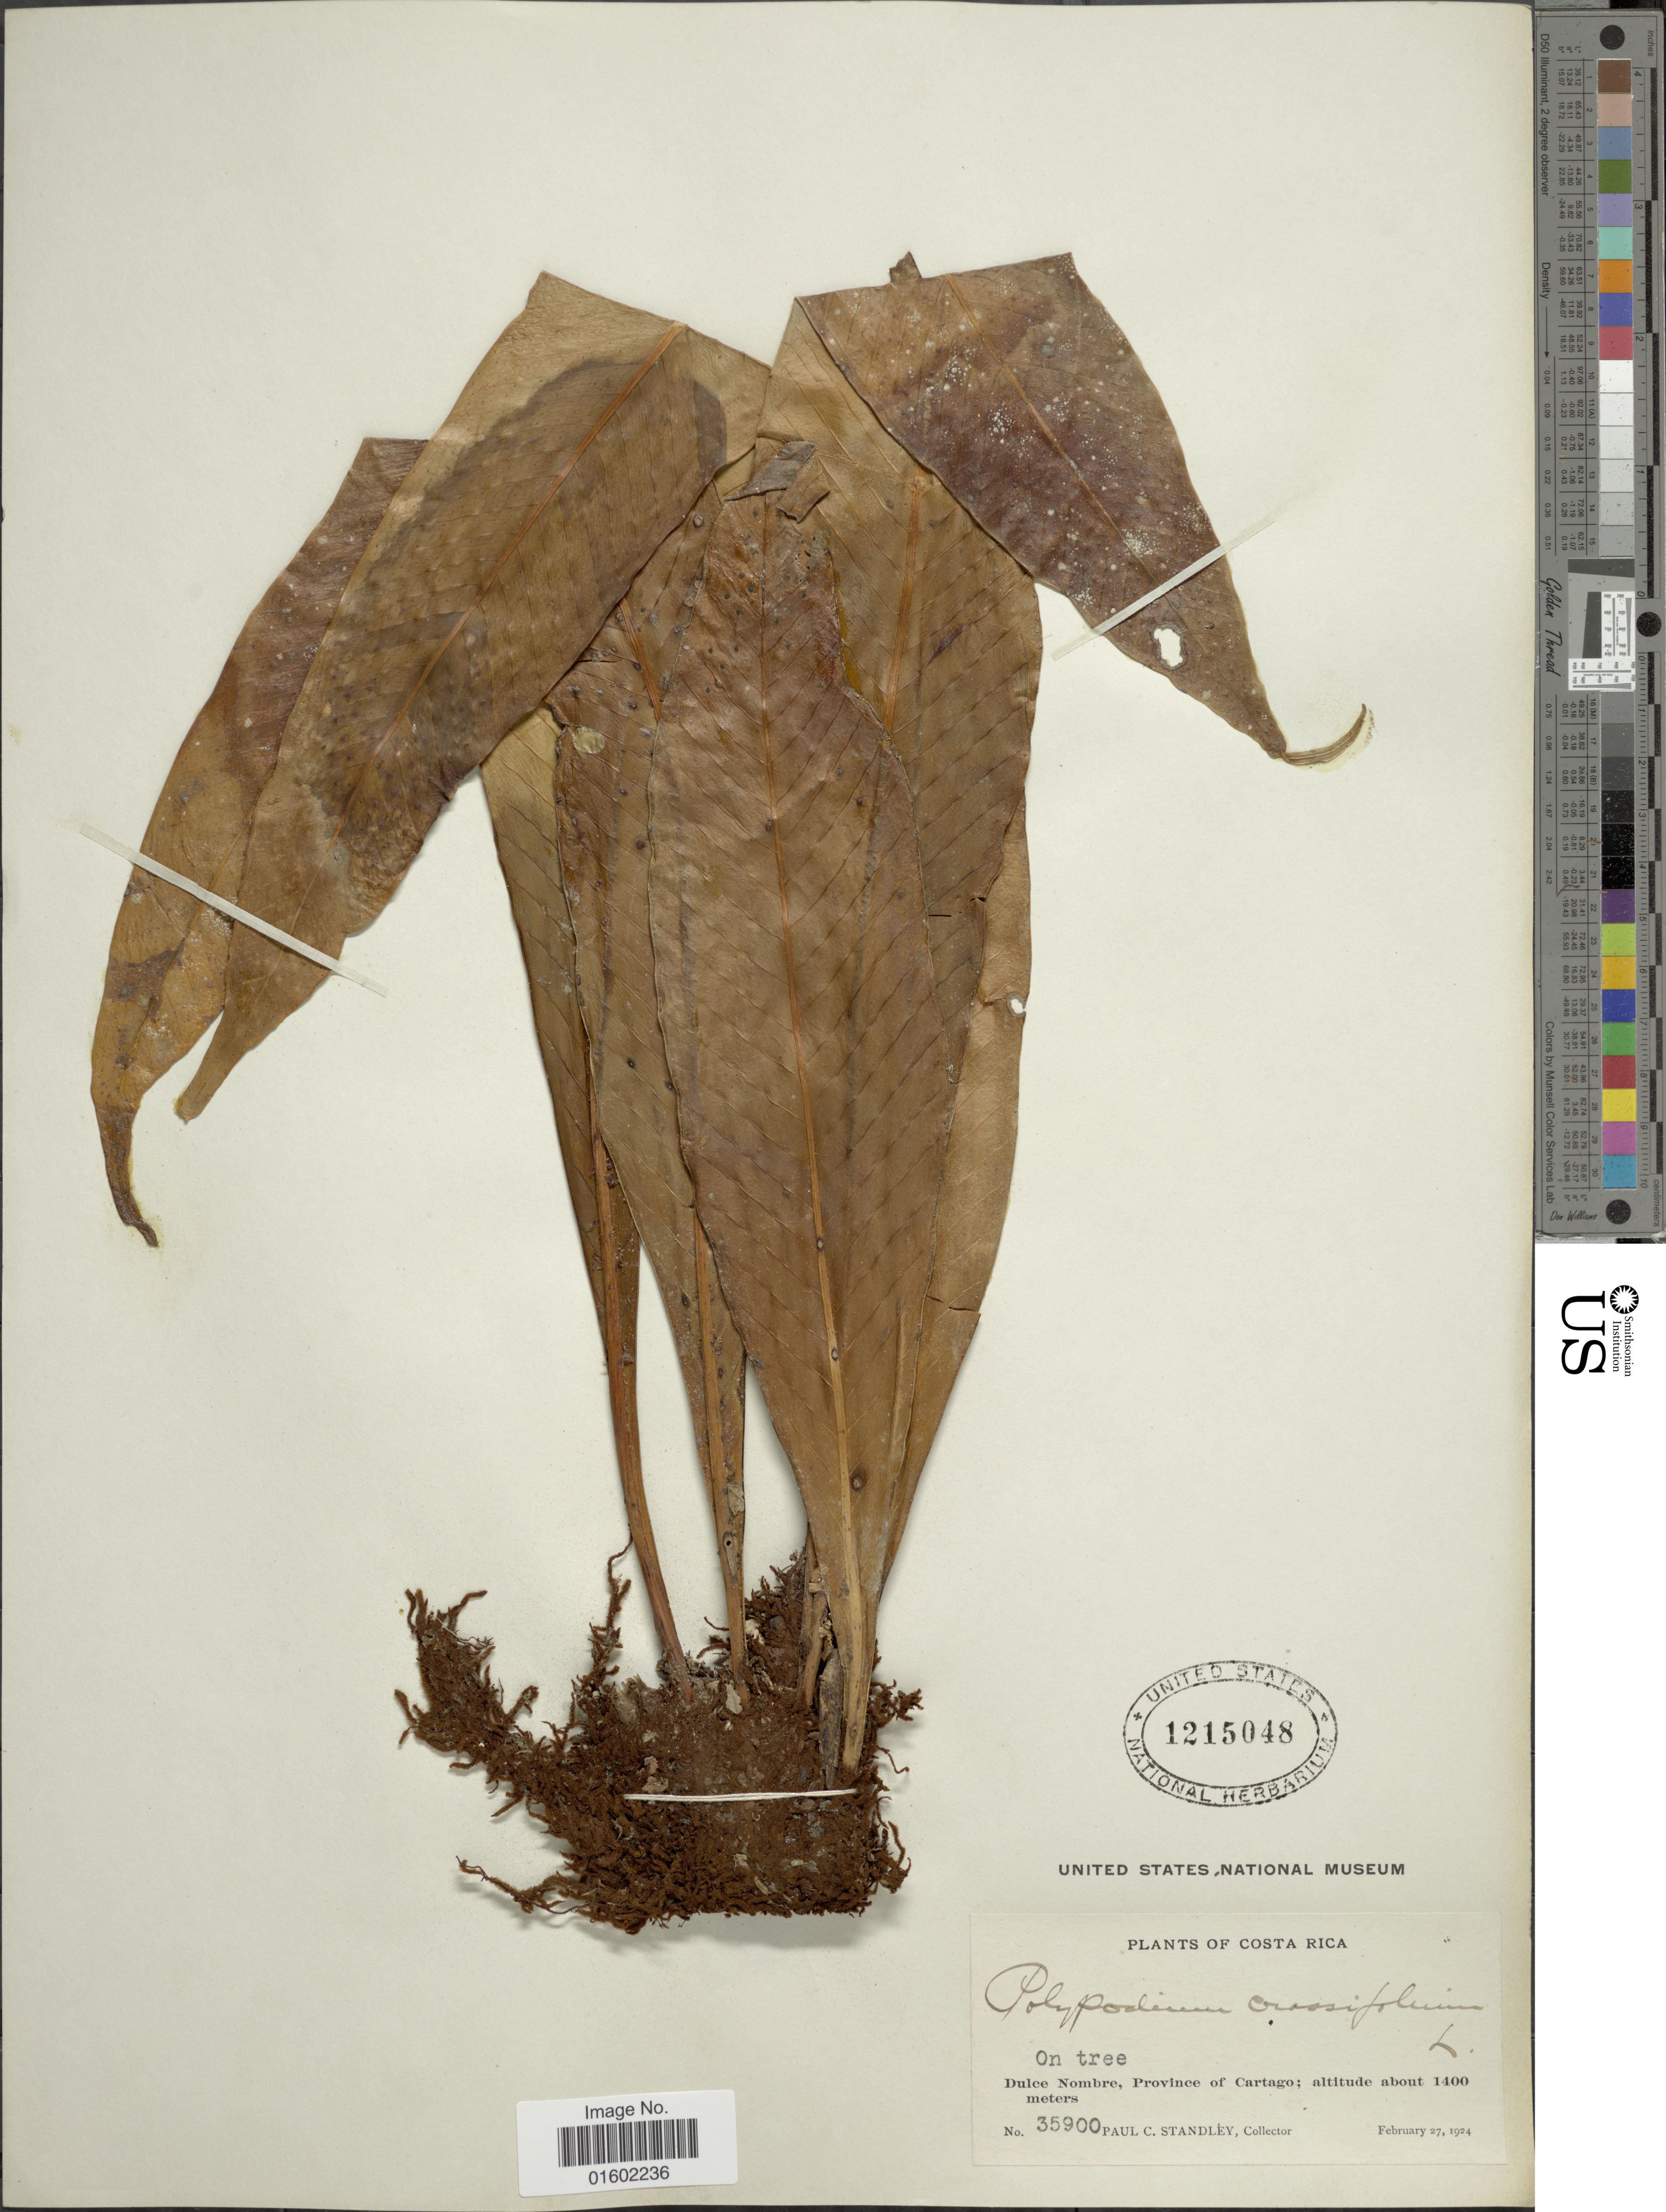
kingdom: Plantae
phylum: Tracheophyta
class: Polypodiopsida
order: Polypodiales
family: Polypodiaceae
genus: Niphidium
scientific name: Niphidium crassifolium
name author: (L.) Lellinger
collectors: P. C. Standley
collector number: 35900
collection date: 1924-02-27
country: Costa Rica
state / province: Cartago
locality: Dulce Nombre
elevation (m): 1400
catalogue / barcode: US 1215048